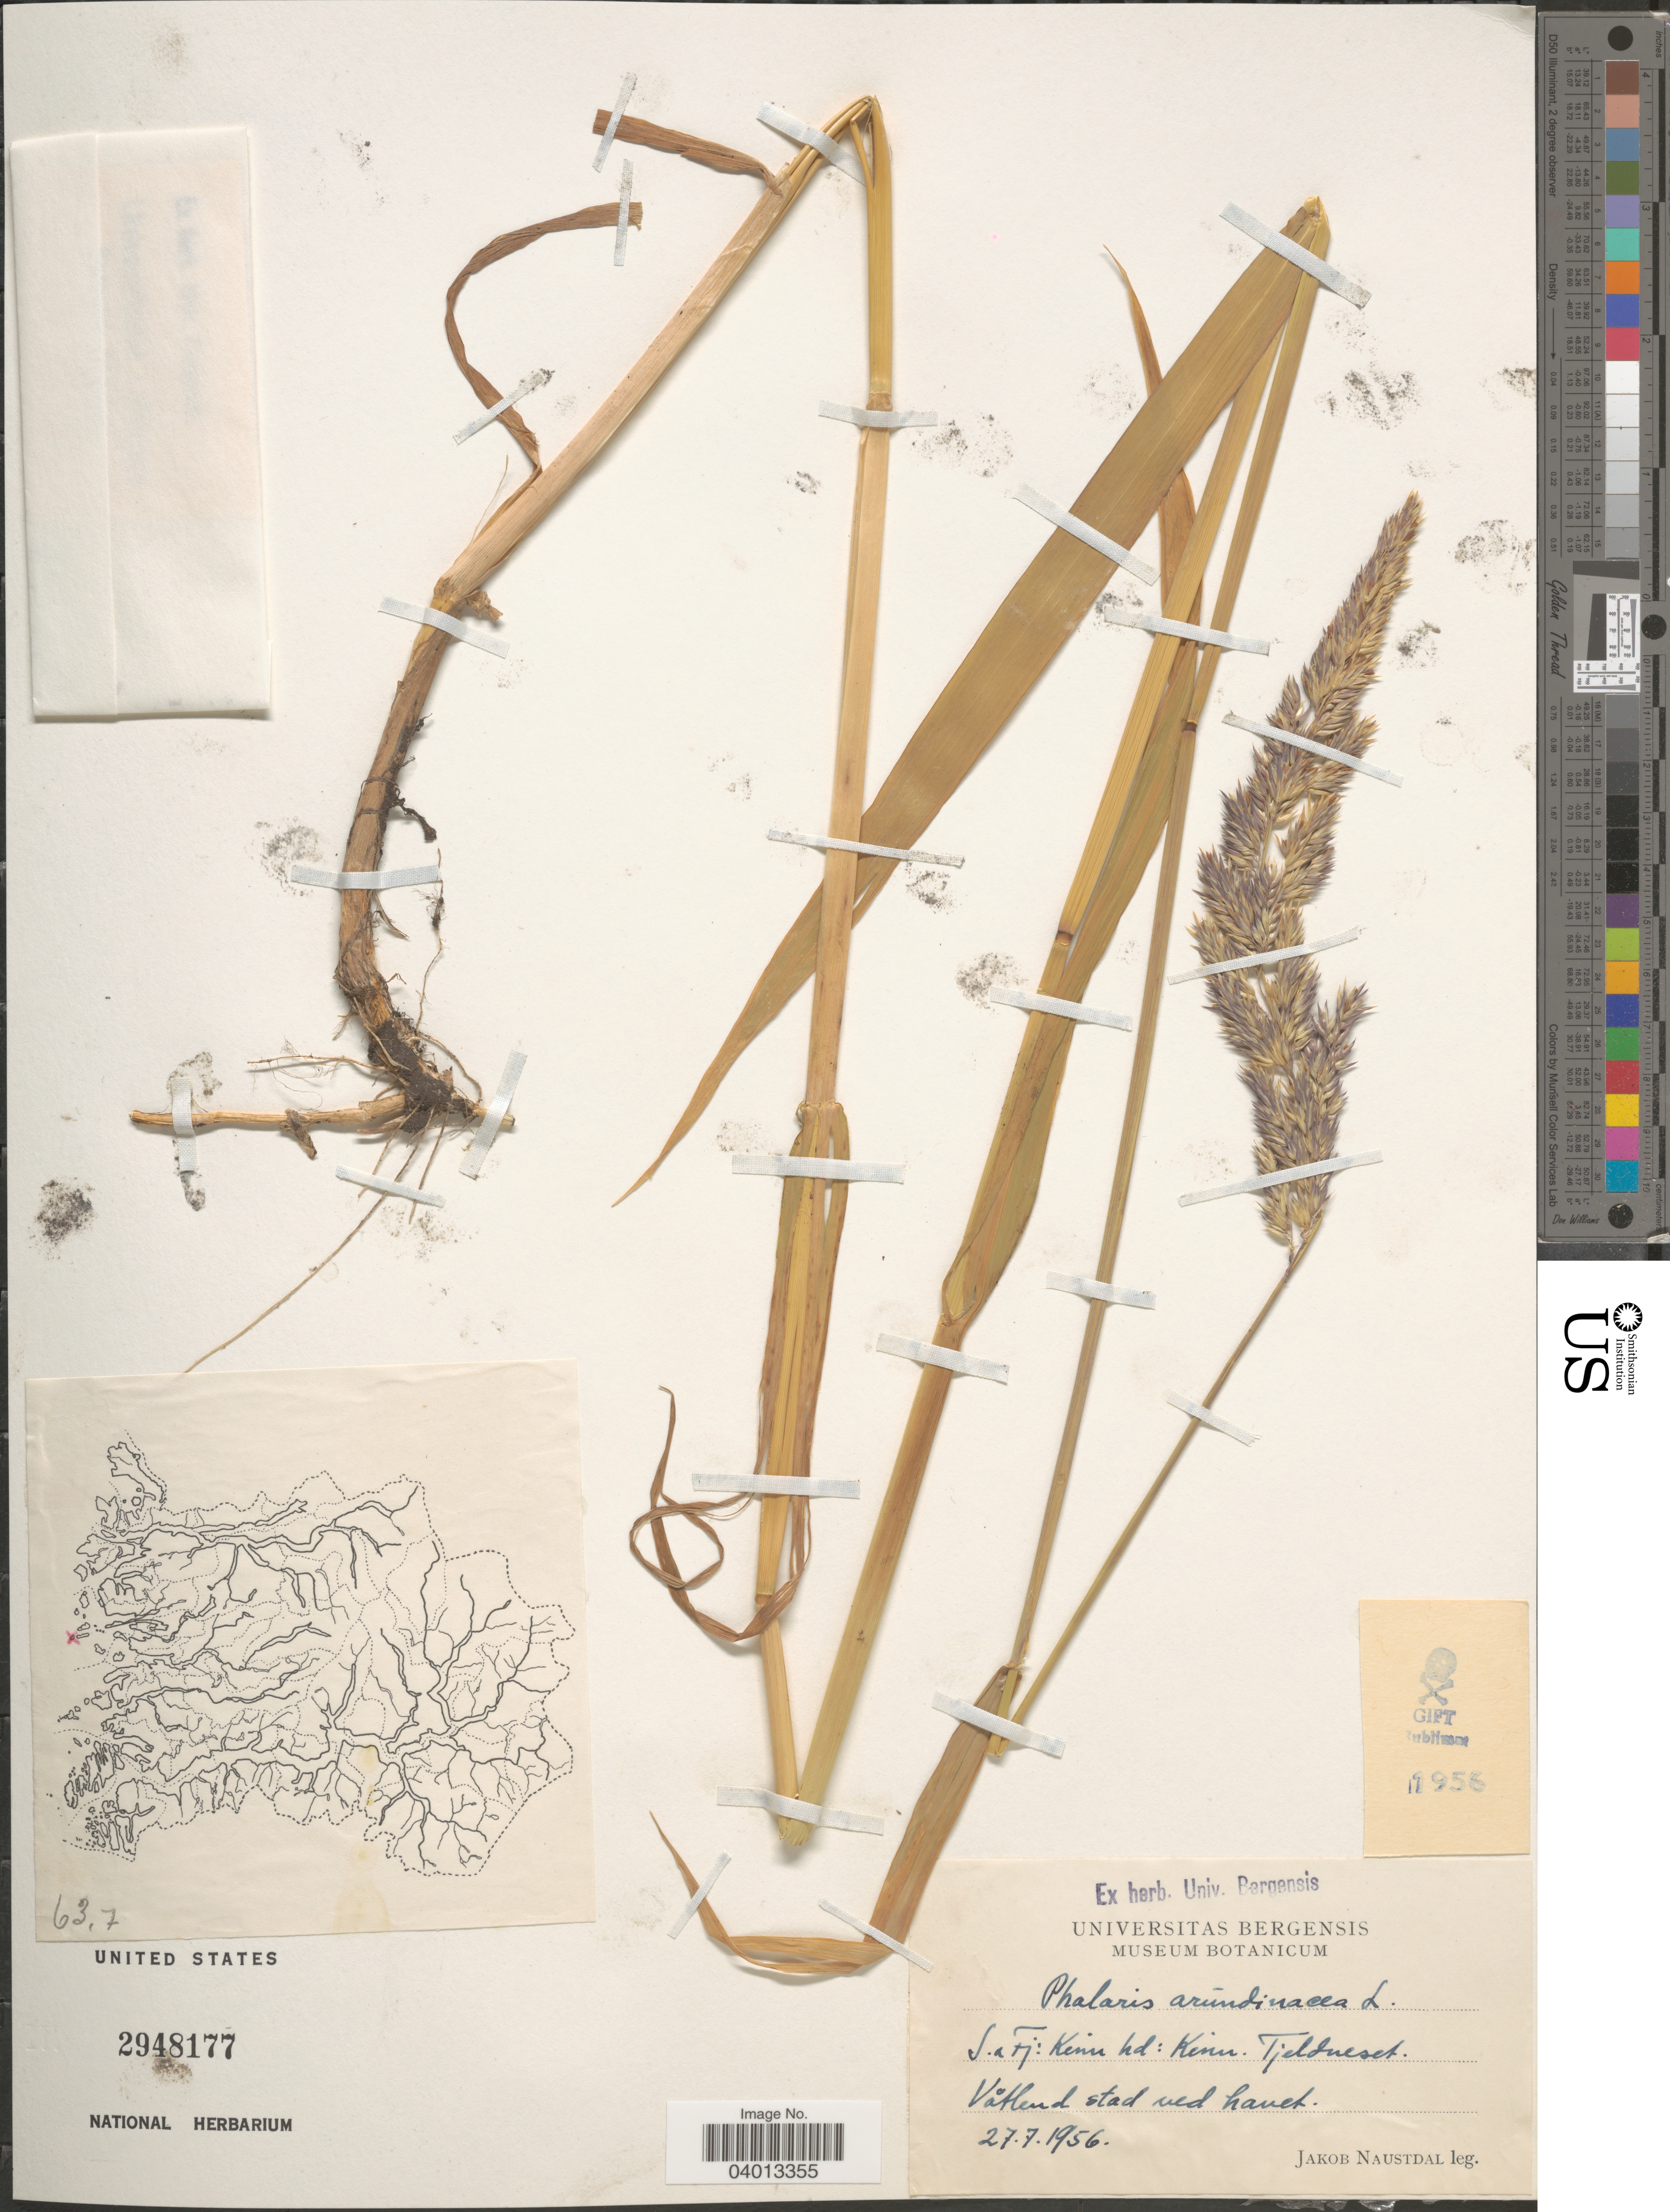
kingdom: Plantae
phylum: Tracheophyta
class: Liliopsida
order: Poales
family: Poaceae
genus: Phalaris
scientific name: Phalaris arundinacea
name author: L.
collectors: J. Naustdal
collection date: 1956-07-27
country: Norway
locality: S.a Fj: Kinn hd: Kinn. Tjeldneset. Våtland stad ved havet.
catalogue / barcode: US 2948177